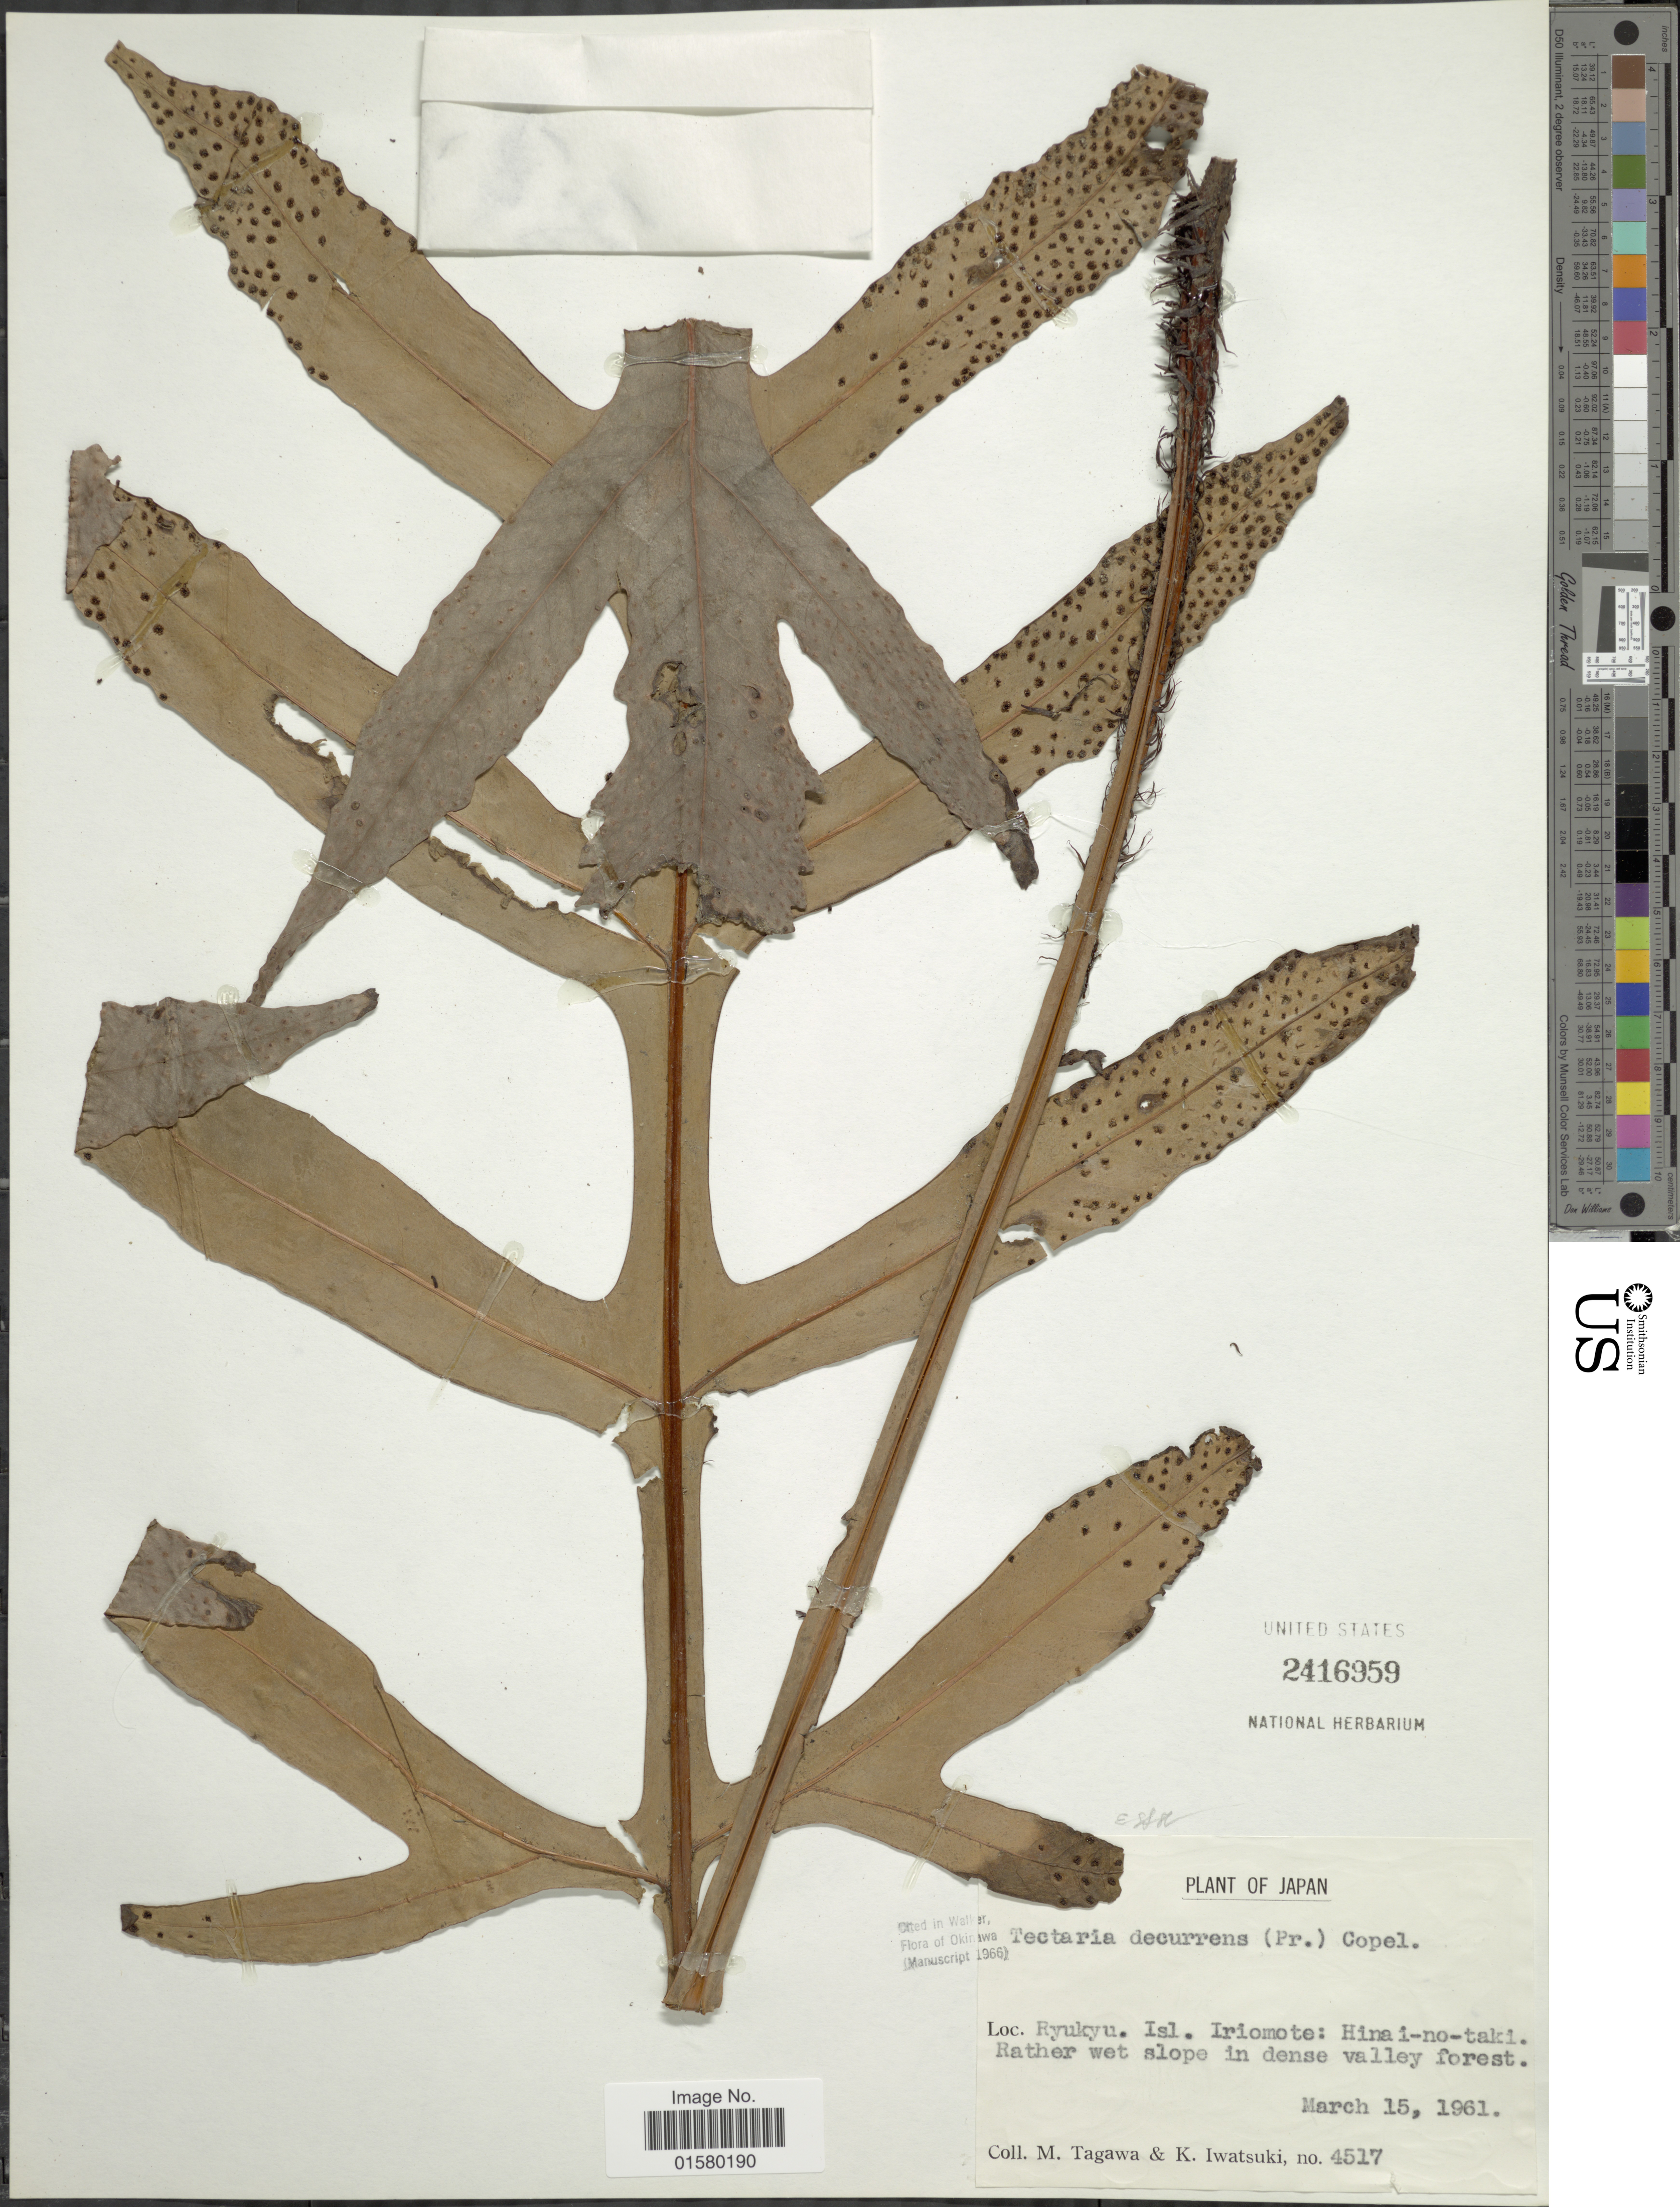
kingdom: Plantae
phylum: Tracheophyta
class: Polypodiopsida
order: Polypodiales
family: Tectariaceae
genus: Tectaria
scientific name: Tectaria decurrens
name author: (Presel.) Copel. in Elmer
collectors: M. Tagawa & K. Iwatsuki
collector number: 4517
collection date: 1961-03-15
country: Japan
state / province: Okinawa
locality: Ryukyu. Isl. Iriomote: Hinai-no-taki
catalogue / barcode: US 2416959